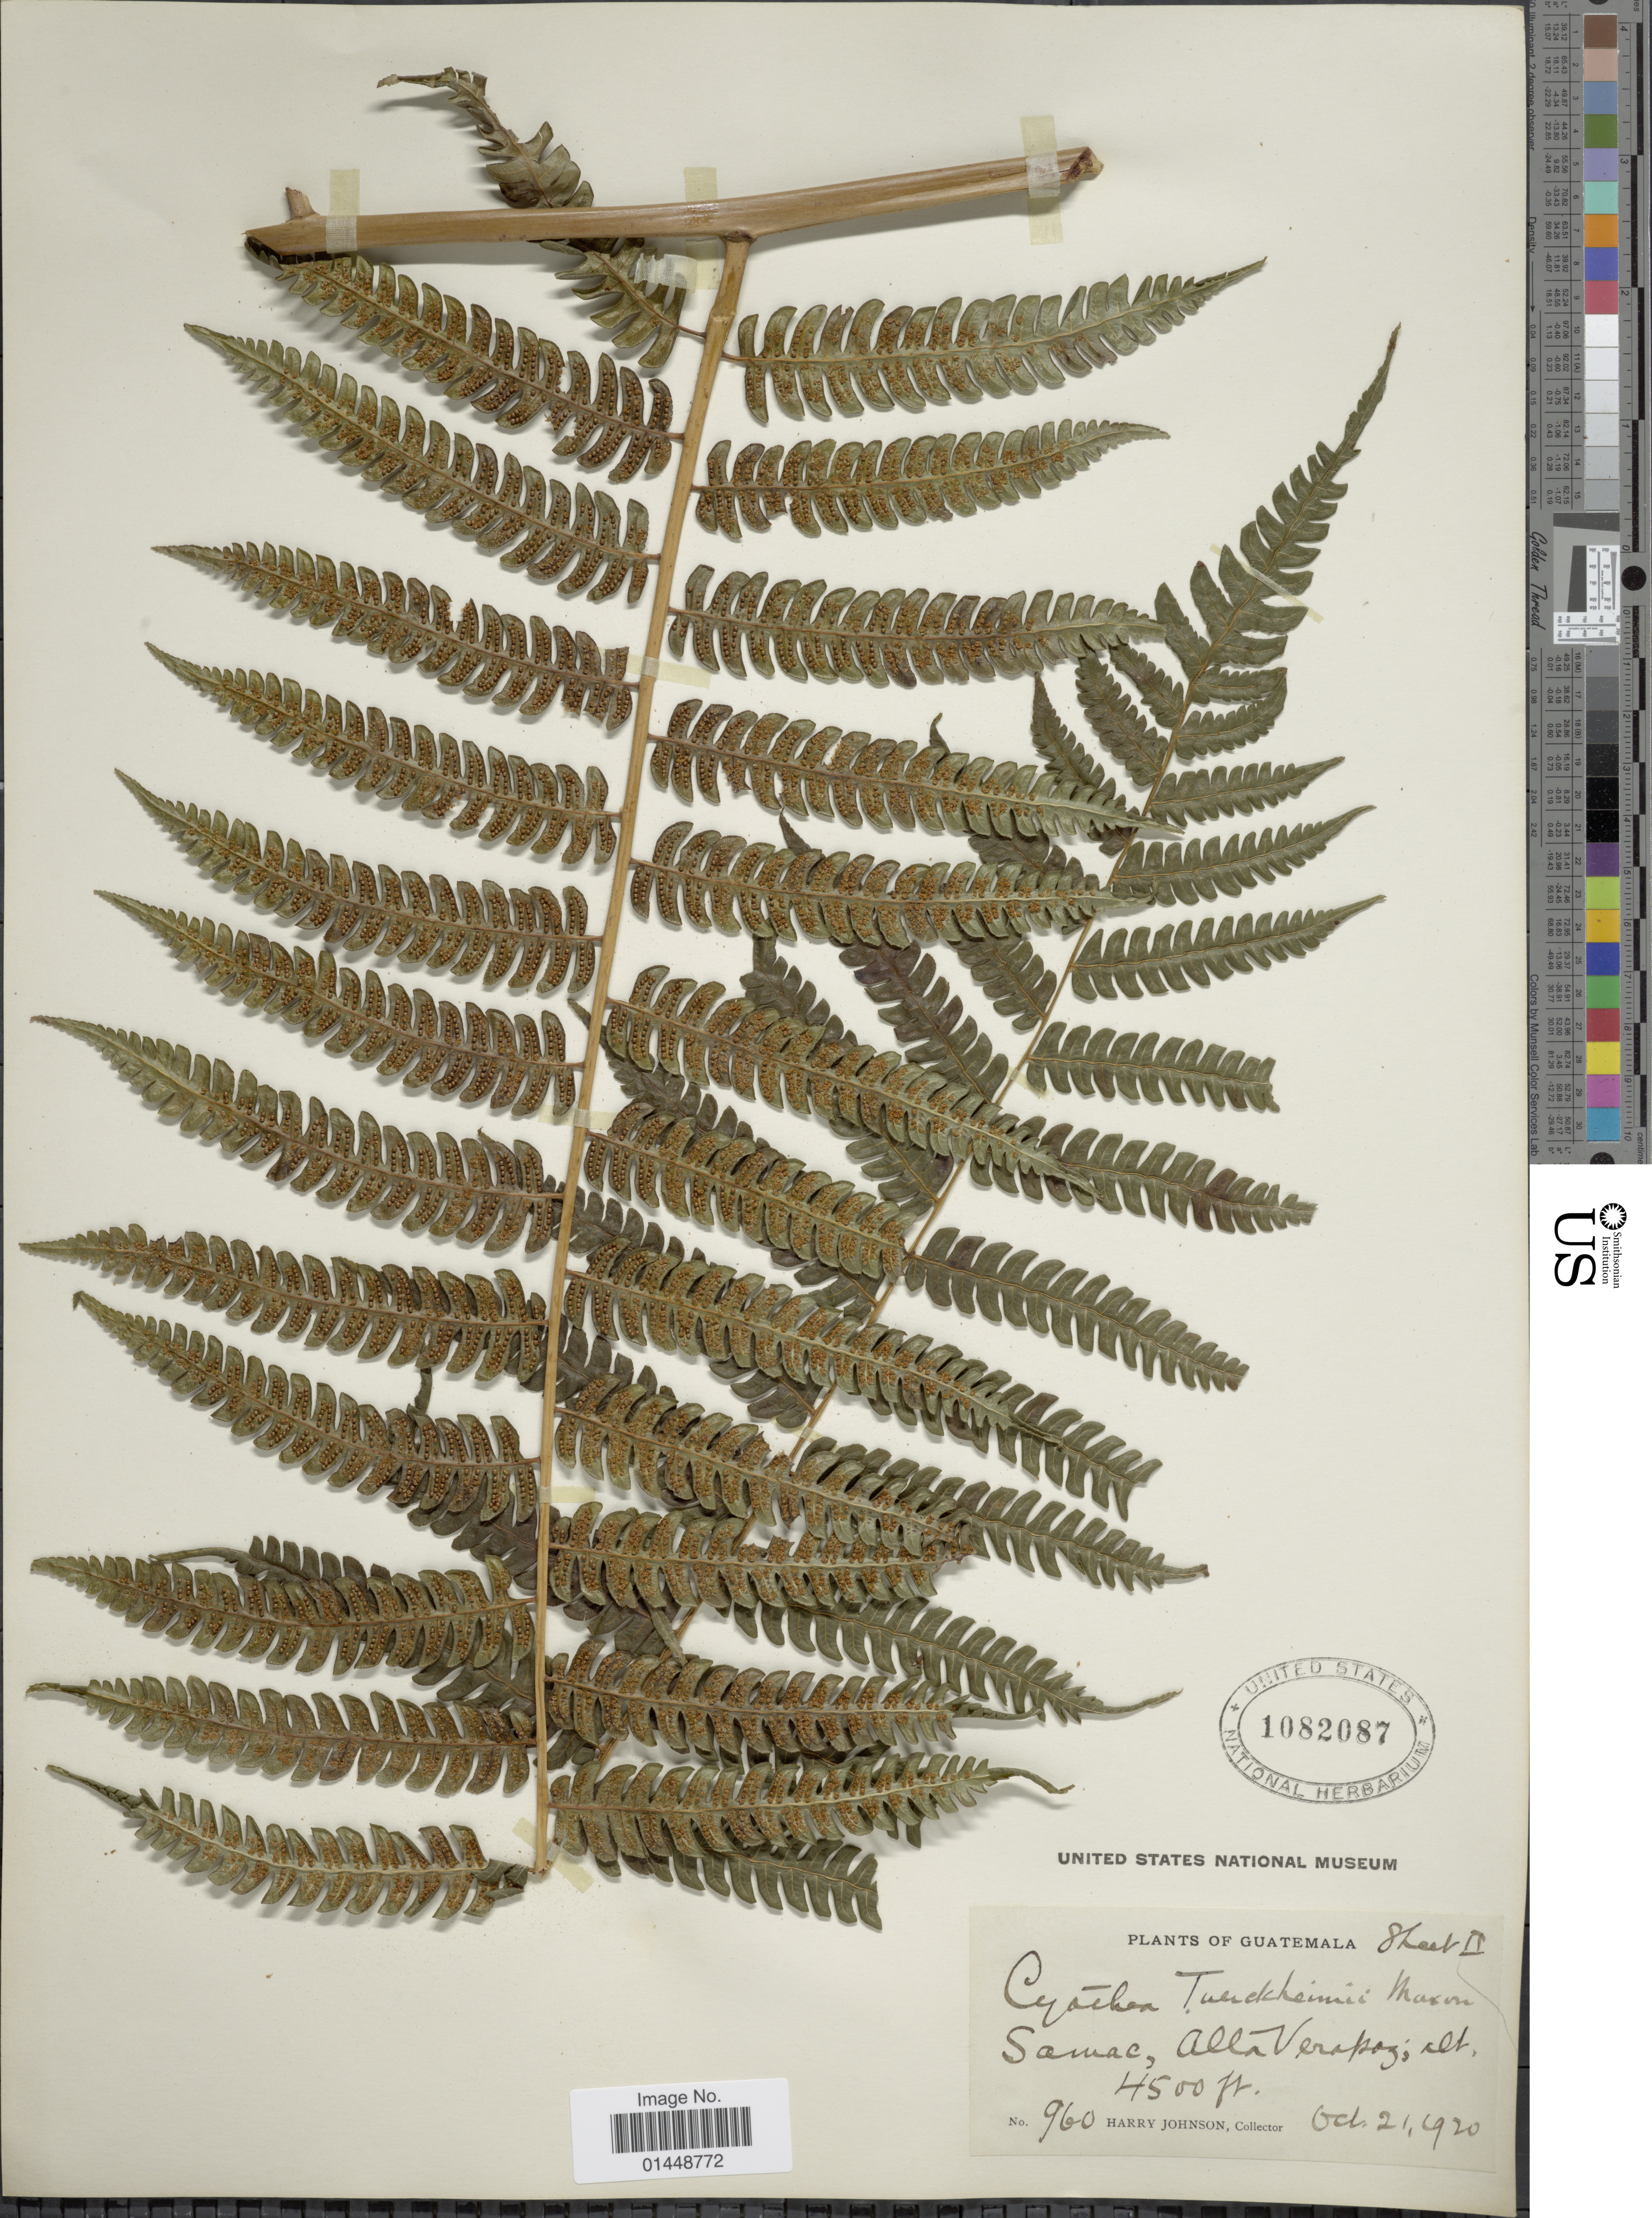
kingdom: Plantae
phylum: Tracheophyta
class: Polypodiopsida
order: Cyatheales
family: Cyatheaceae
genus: Cyathea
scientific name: Cyathea divergens var. tuerckheimii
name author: (Maxon) R.M. Tryon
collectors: H. Johnson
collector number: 960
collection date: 1920-10-21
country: Guatemala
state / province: Alta Verapaz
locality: Samac, Alta Verapaz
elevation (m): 1372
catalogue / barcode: US 1082087